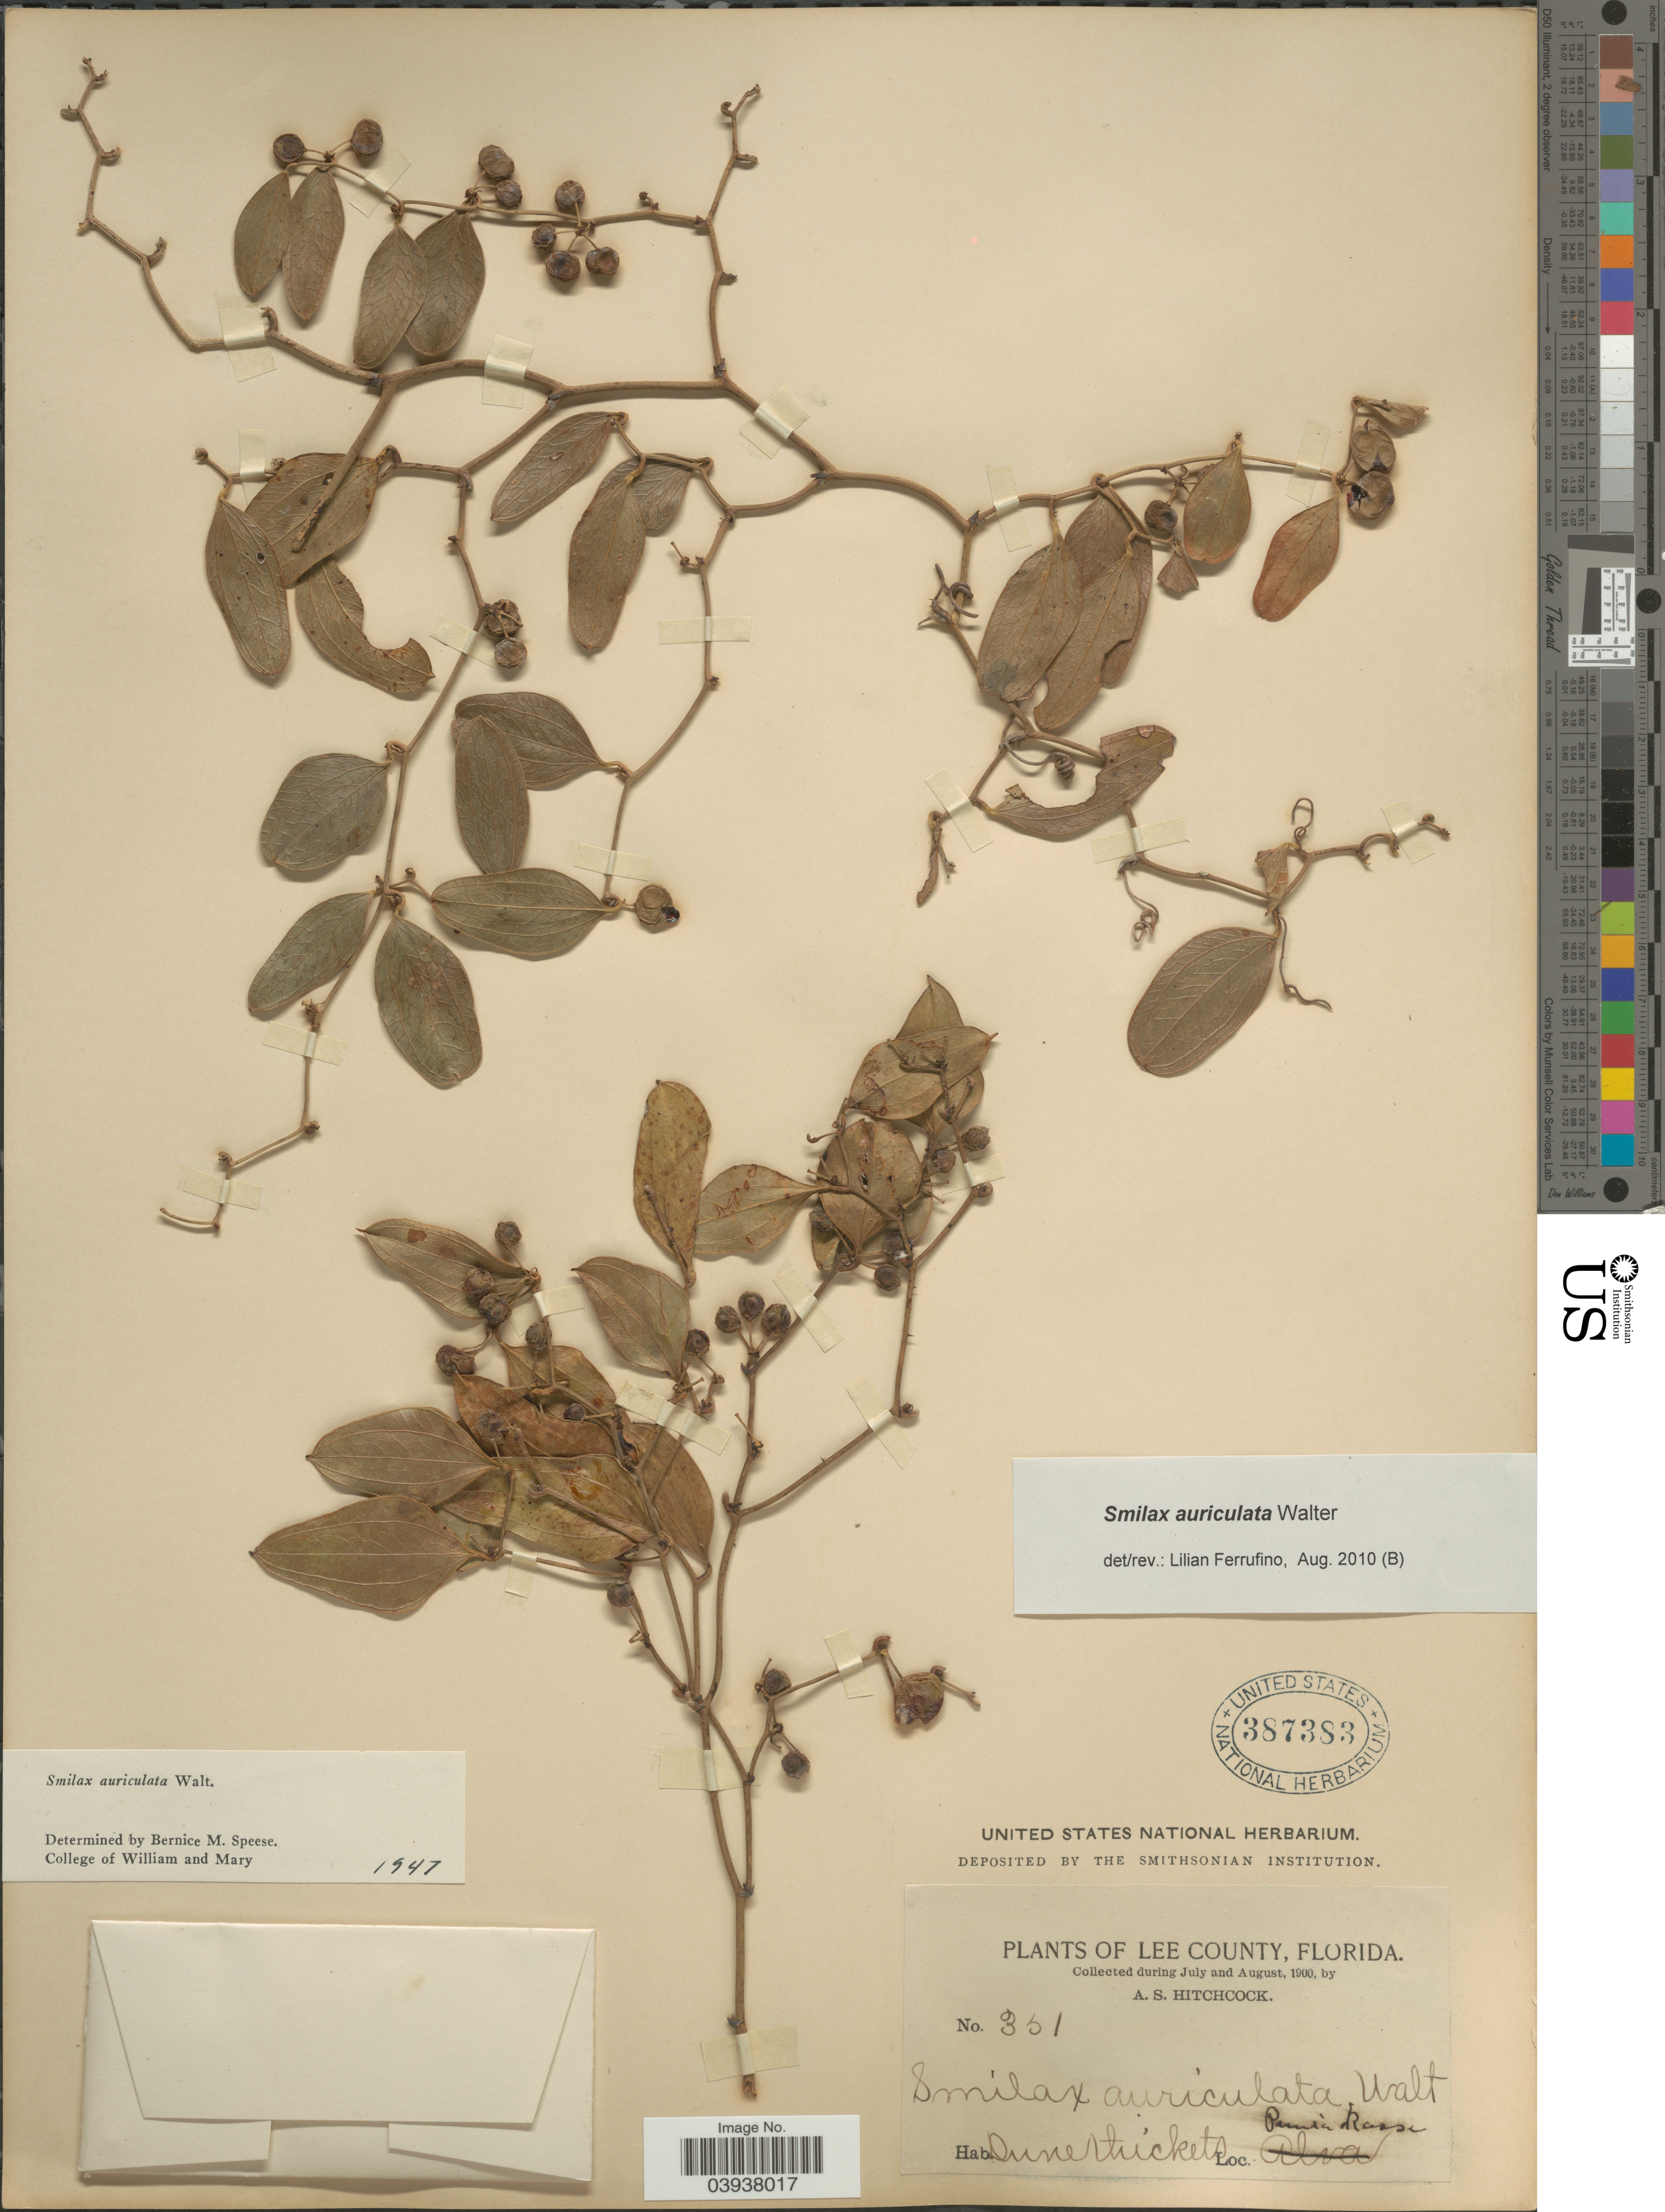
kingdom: Plantae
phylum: Tracheophyta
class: Liliopsida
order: Liliales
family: Smilacaceae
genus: Smilax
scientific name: Smilax auriculata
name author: Walter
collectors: A. S. Hitchcock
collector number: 351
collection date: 1900-07/1900-08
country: United States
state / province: Florida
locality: Lee County. Punta Rassa.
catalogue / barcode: US 387383